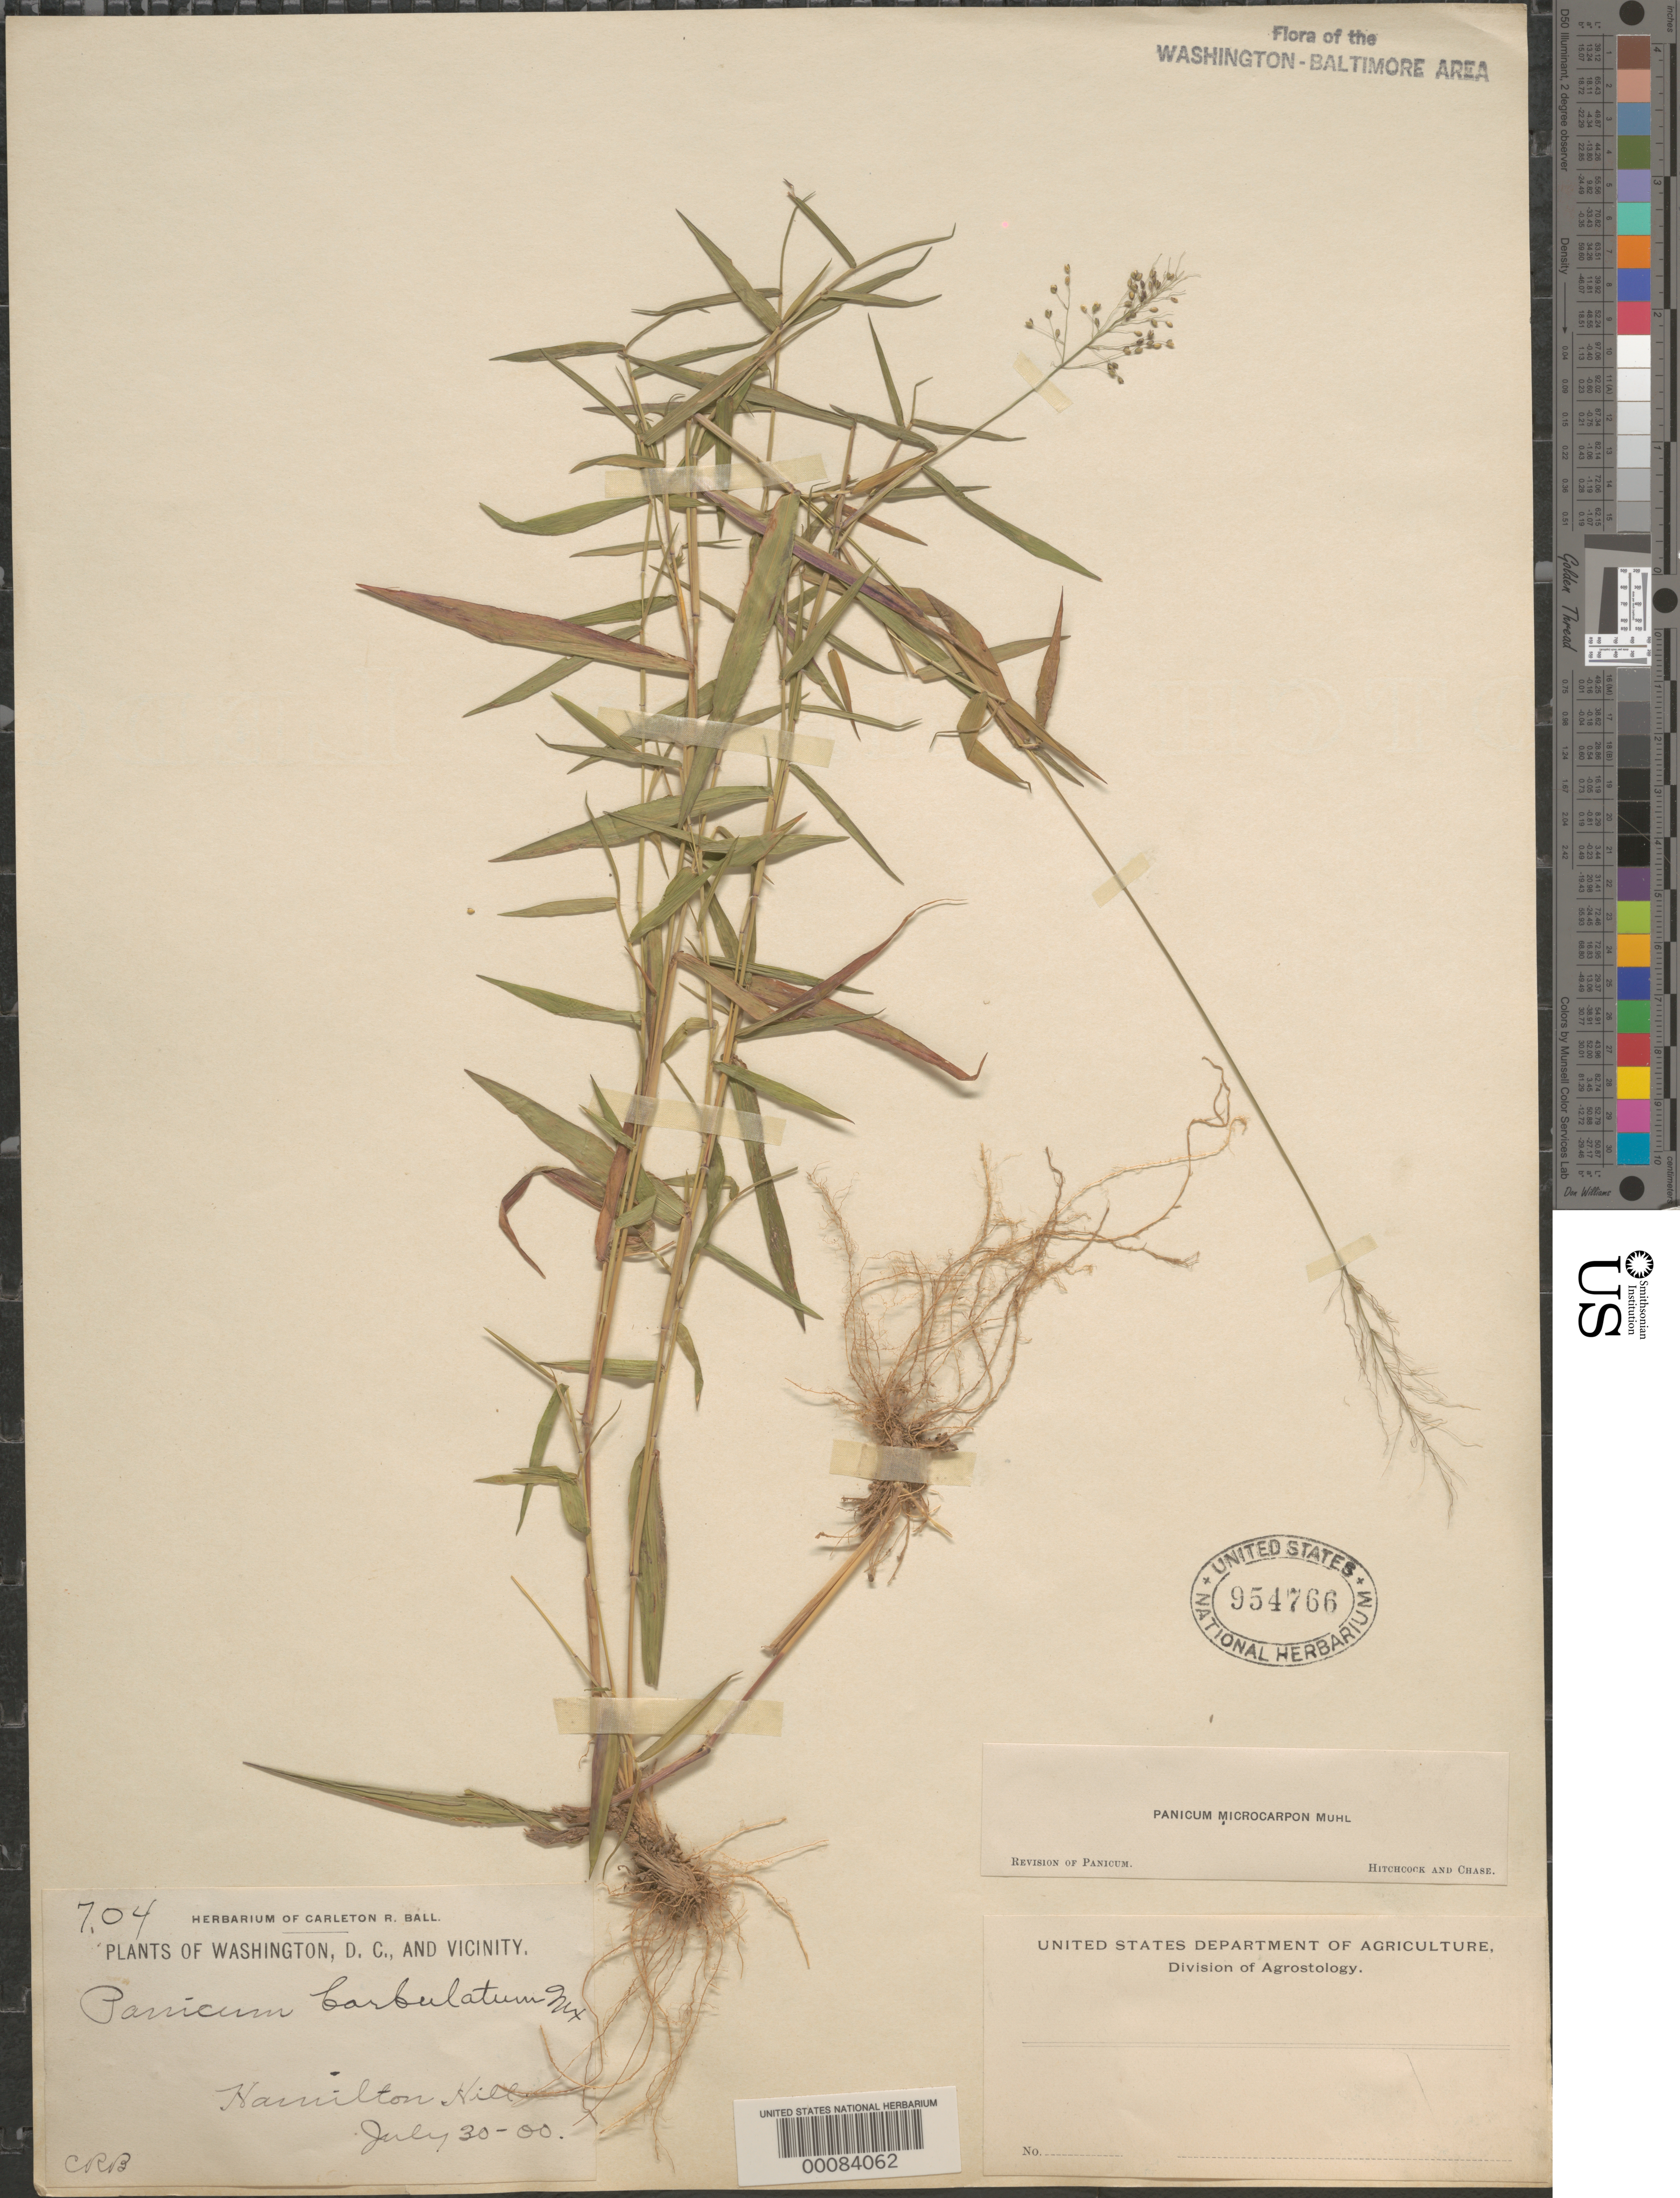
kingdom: Plantae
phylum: Tracheophyta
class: Liliopsida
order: Poales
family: Poaceae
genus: Dichanthelium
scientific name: Dichanthelium dichotomum var. dichotomum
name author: (L.) Gould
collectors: C. R. Ball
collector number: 704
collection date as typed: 30 Jul 1900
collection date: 1900-07-30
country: United States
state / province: District of Columbia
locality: Hamilton Hill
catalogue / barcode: US 954766